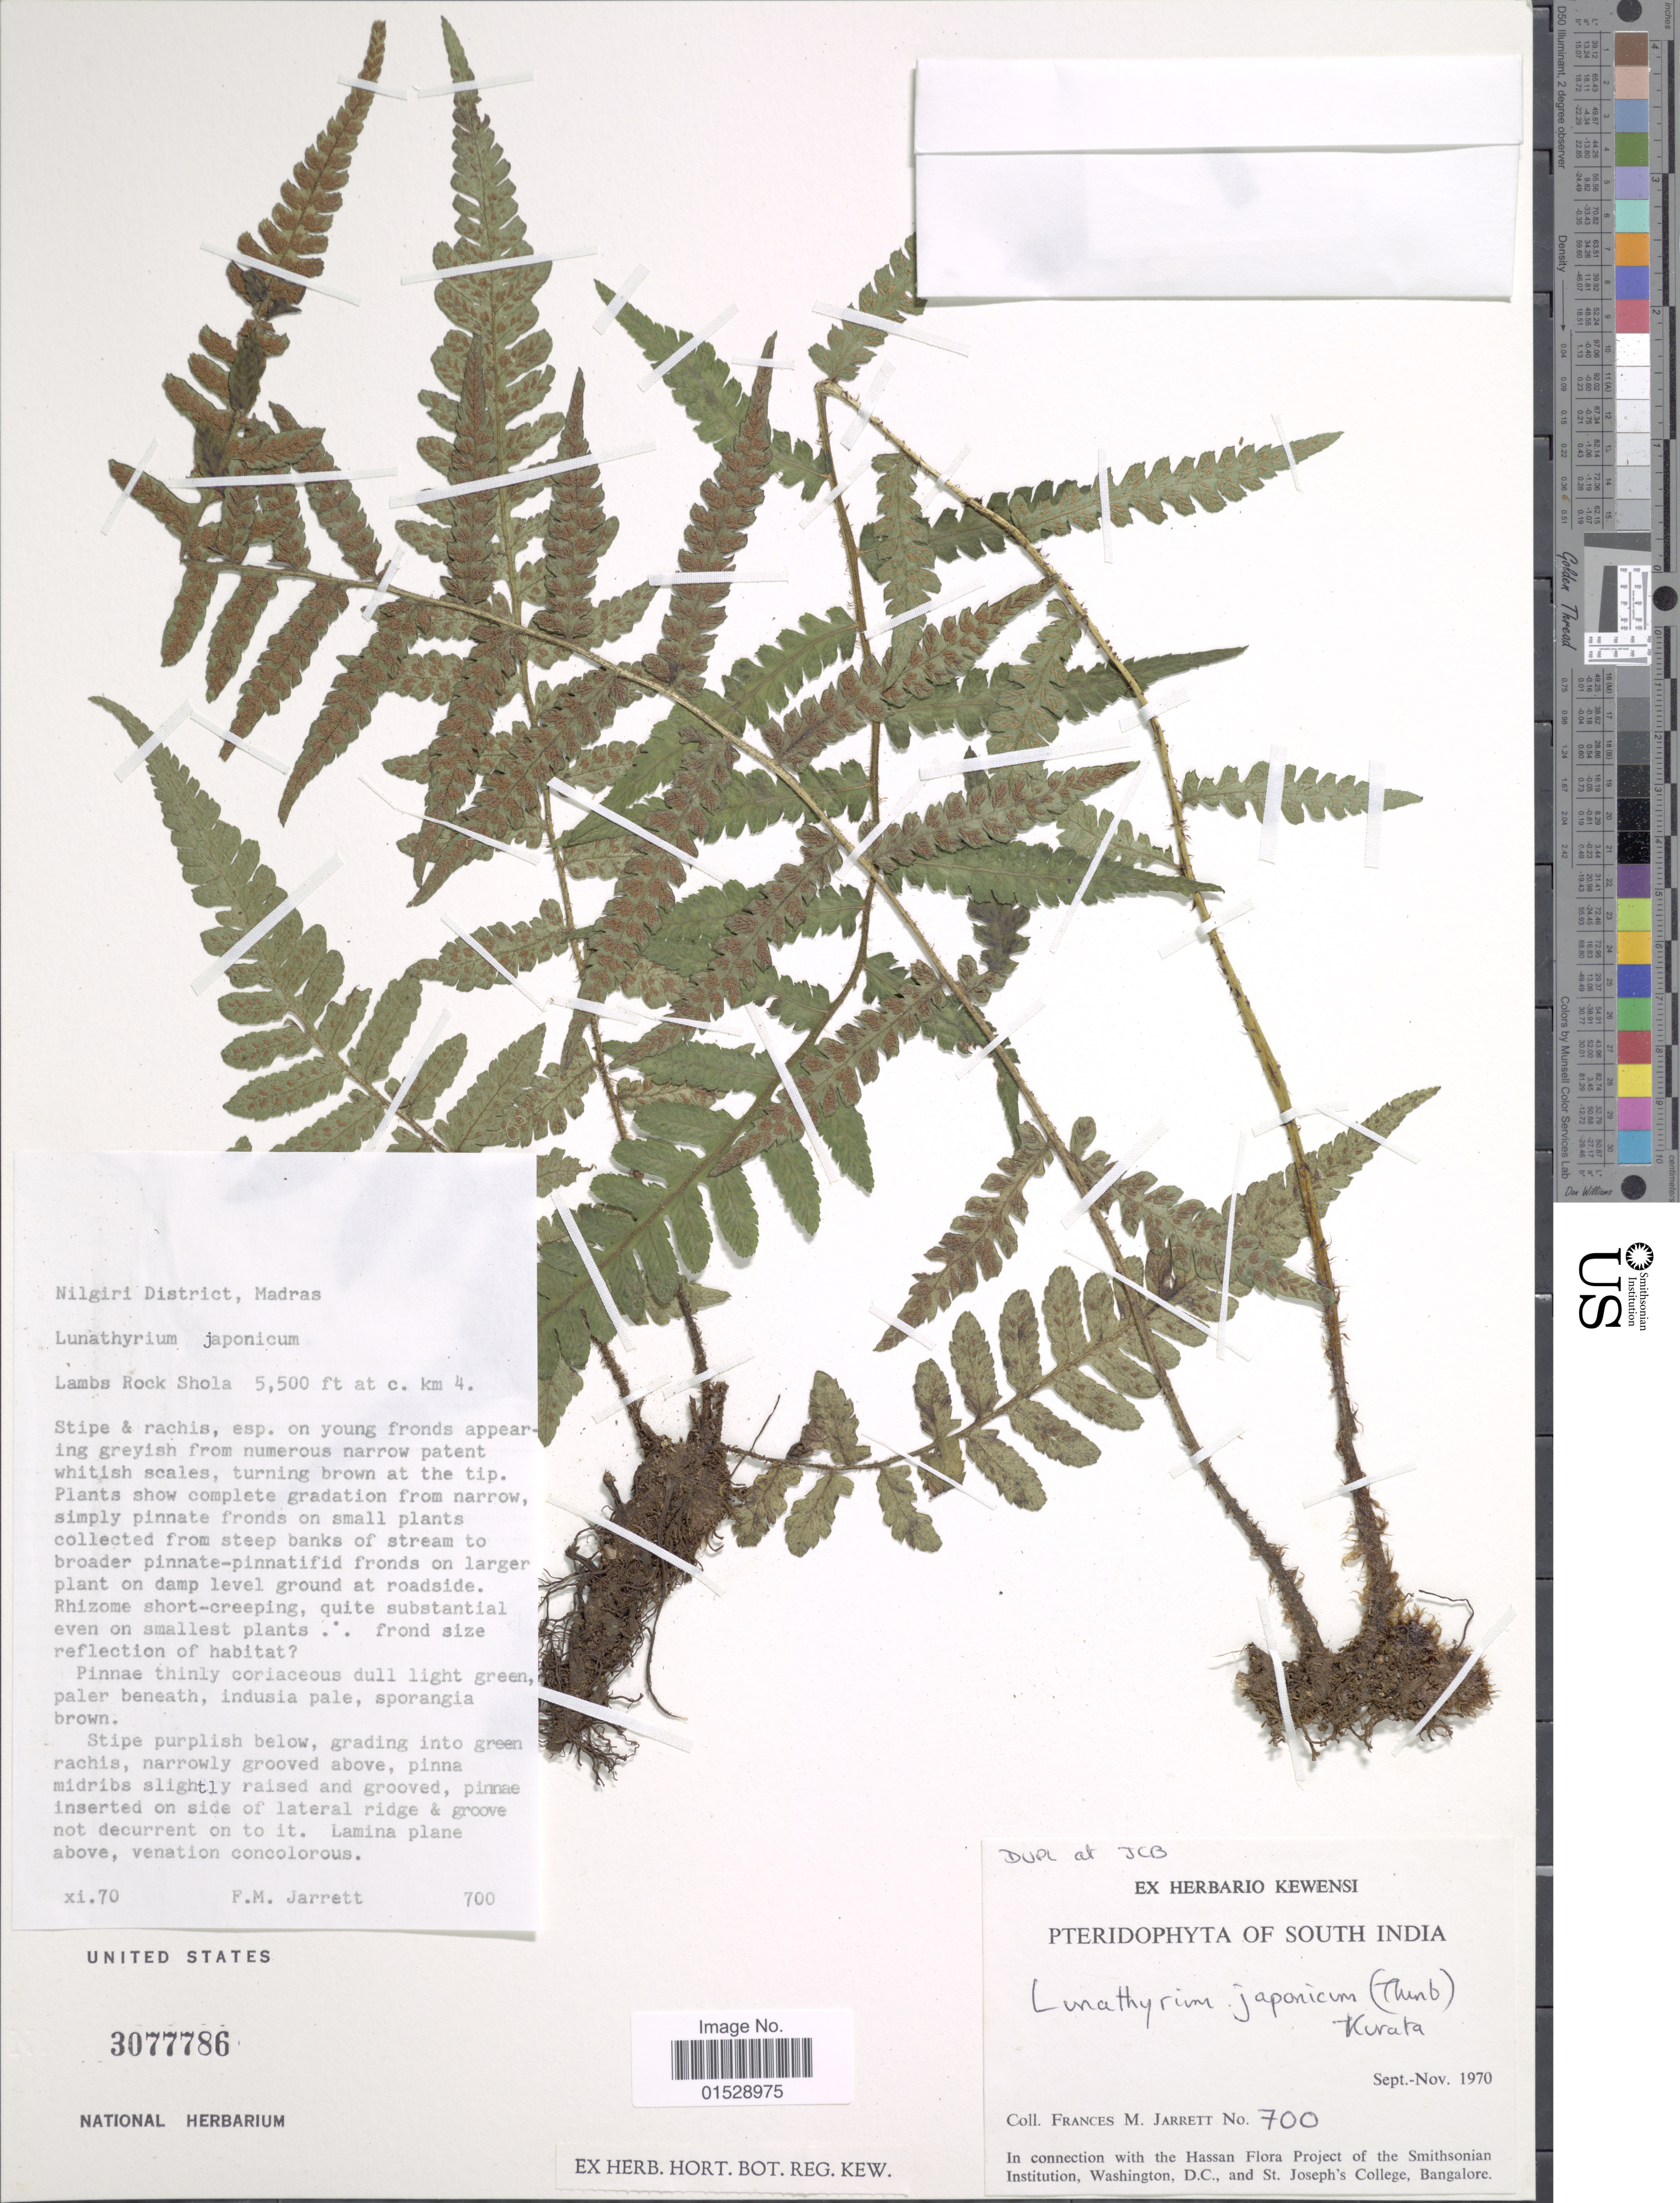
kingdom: Plantae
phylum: Tracheophyta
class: Polypodiopsida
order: Polypodiales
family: Athyriaceae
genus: Deparia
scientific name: Deparia japonica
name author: (Thunb.) M. Kato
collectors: F. M. Jarrett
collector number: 700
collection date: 1970-11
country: India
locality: South India, Nilgiri District, Madras, Lambs Rock Shola, at c. km 4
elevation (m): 1676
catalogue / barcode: US 3077786